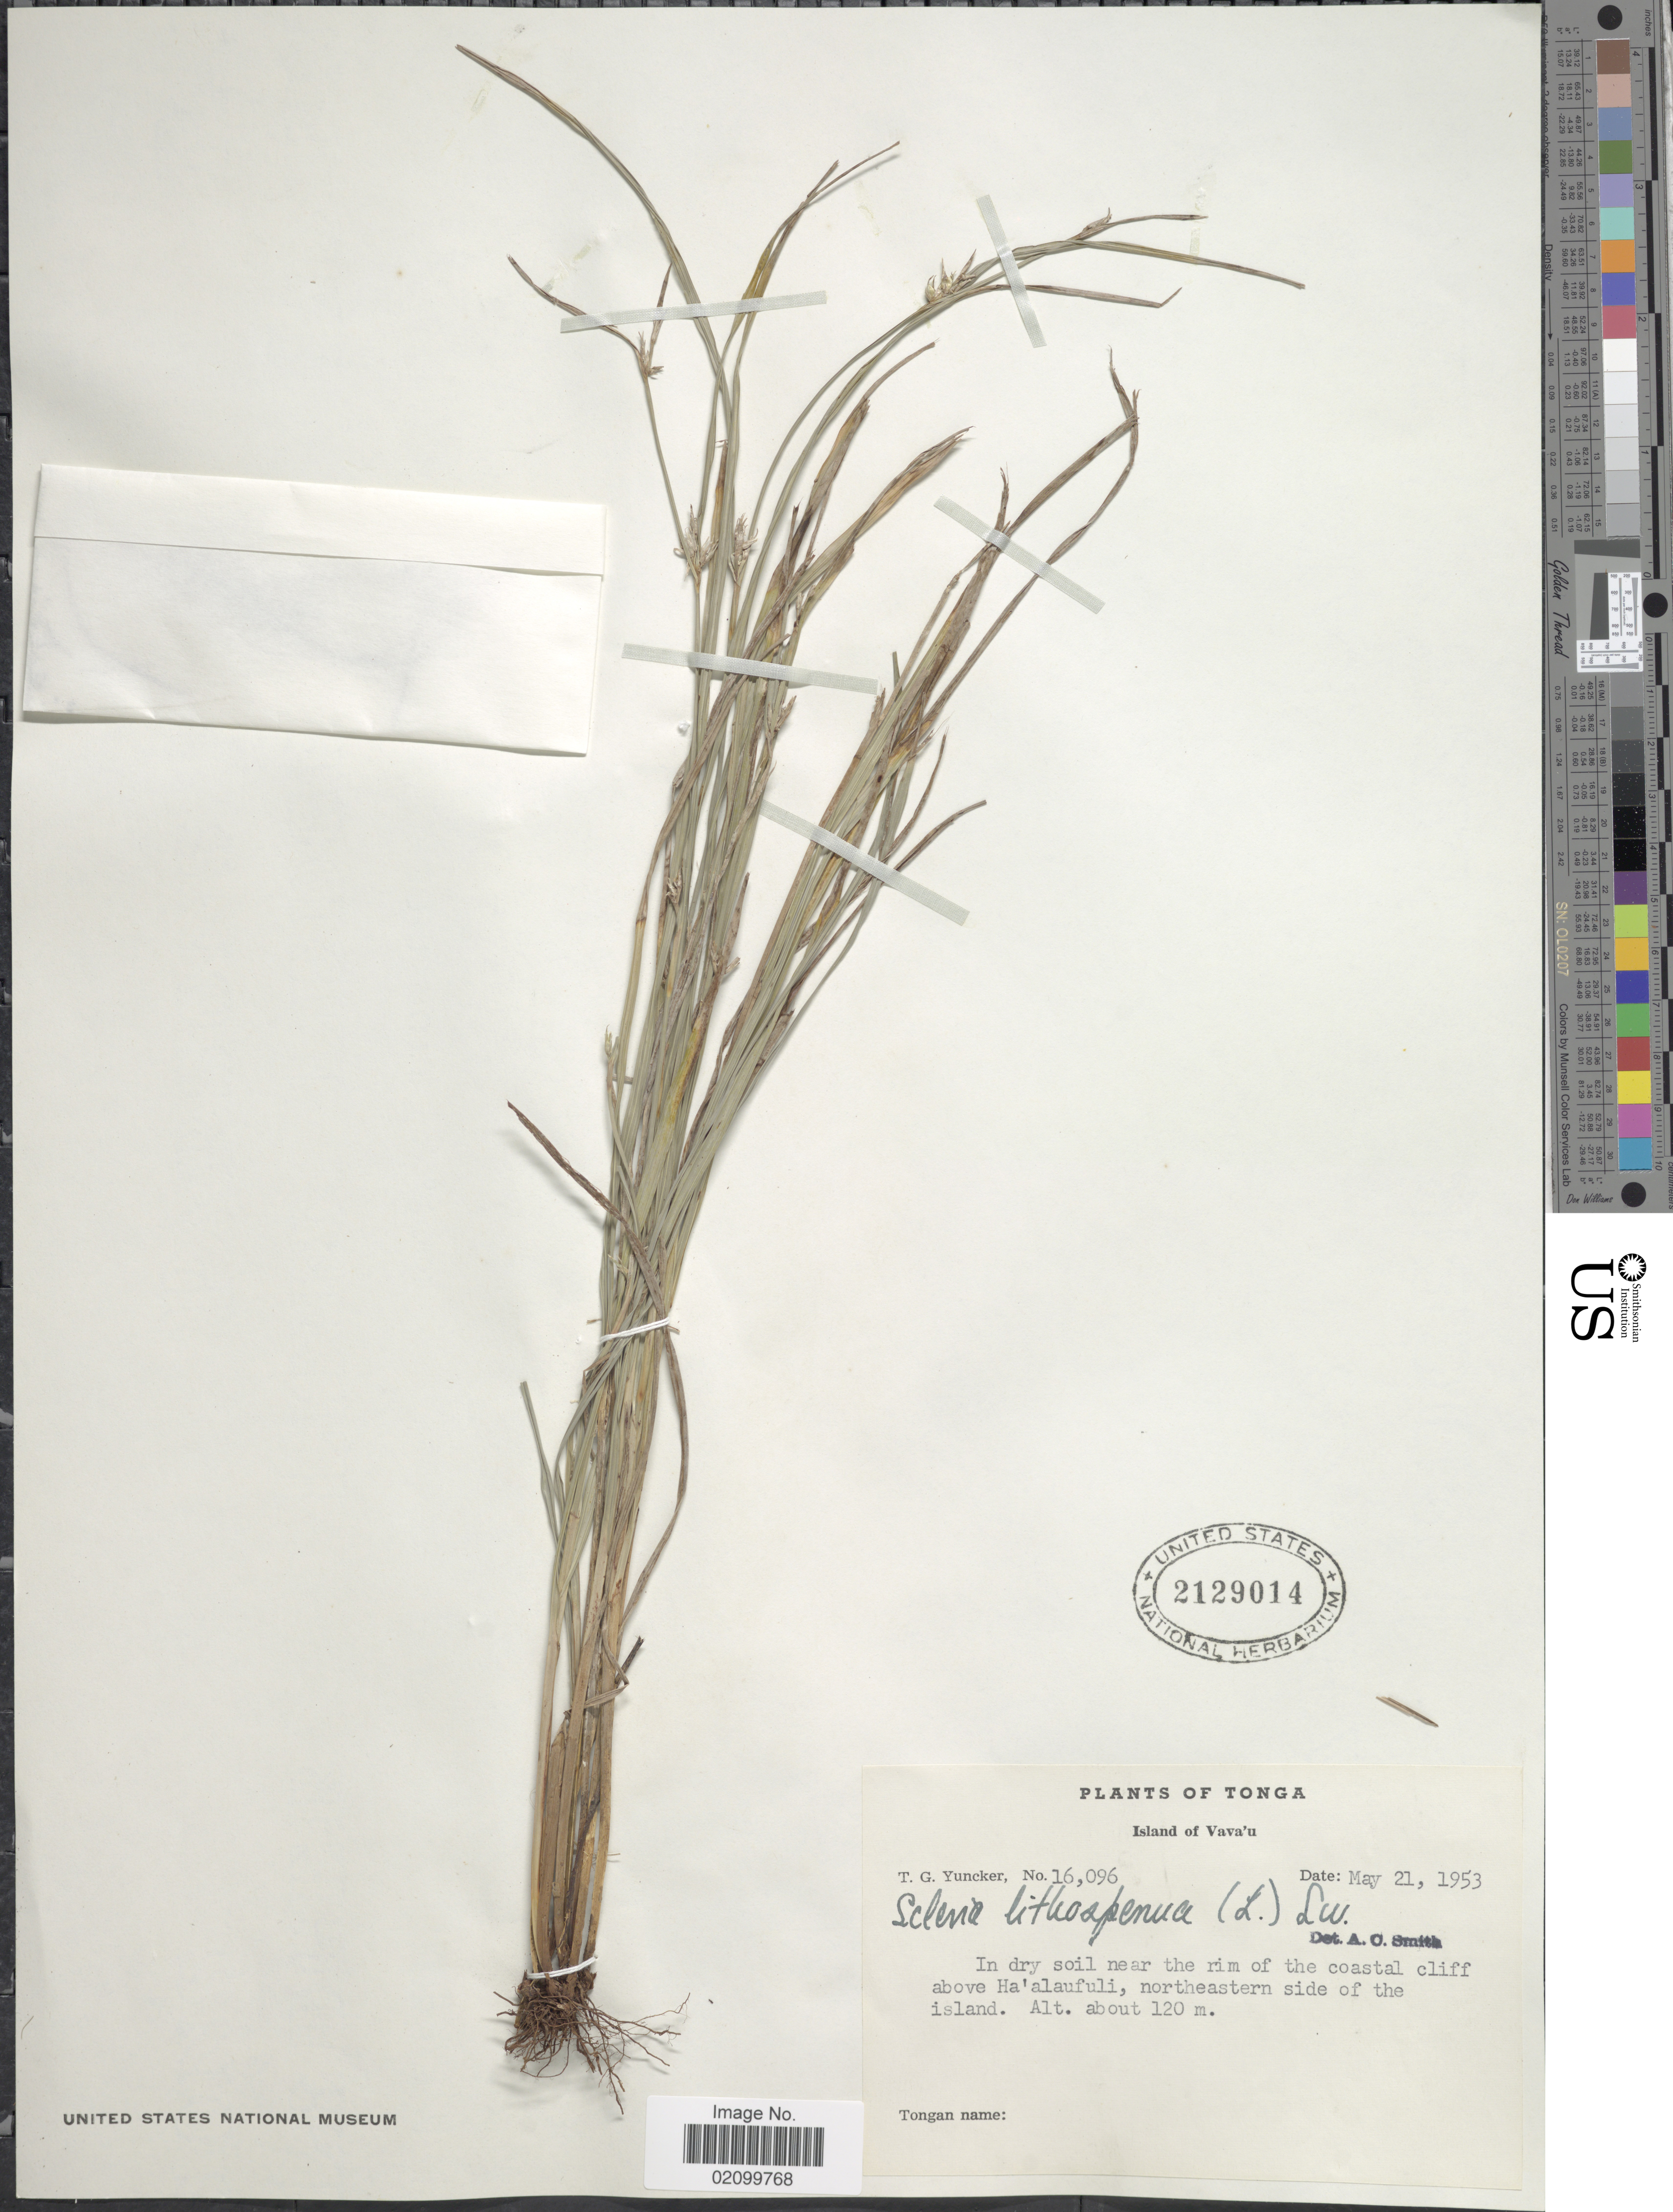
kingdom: Plantae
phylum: Tracheophyta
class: Liliopsida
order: Poales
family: Cyperaceae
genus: Scleria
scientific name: Scleria lithosperma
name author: (L.) Sw.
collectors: T. G. Yuncker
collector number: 16096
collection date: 1953-05-21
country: Tonga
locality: Island of Vava'u, coastal cliff above Ha'alaufuli, northeastern side of the island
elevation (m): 120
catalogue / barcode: US 2129014